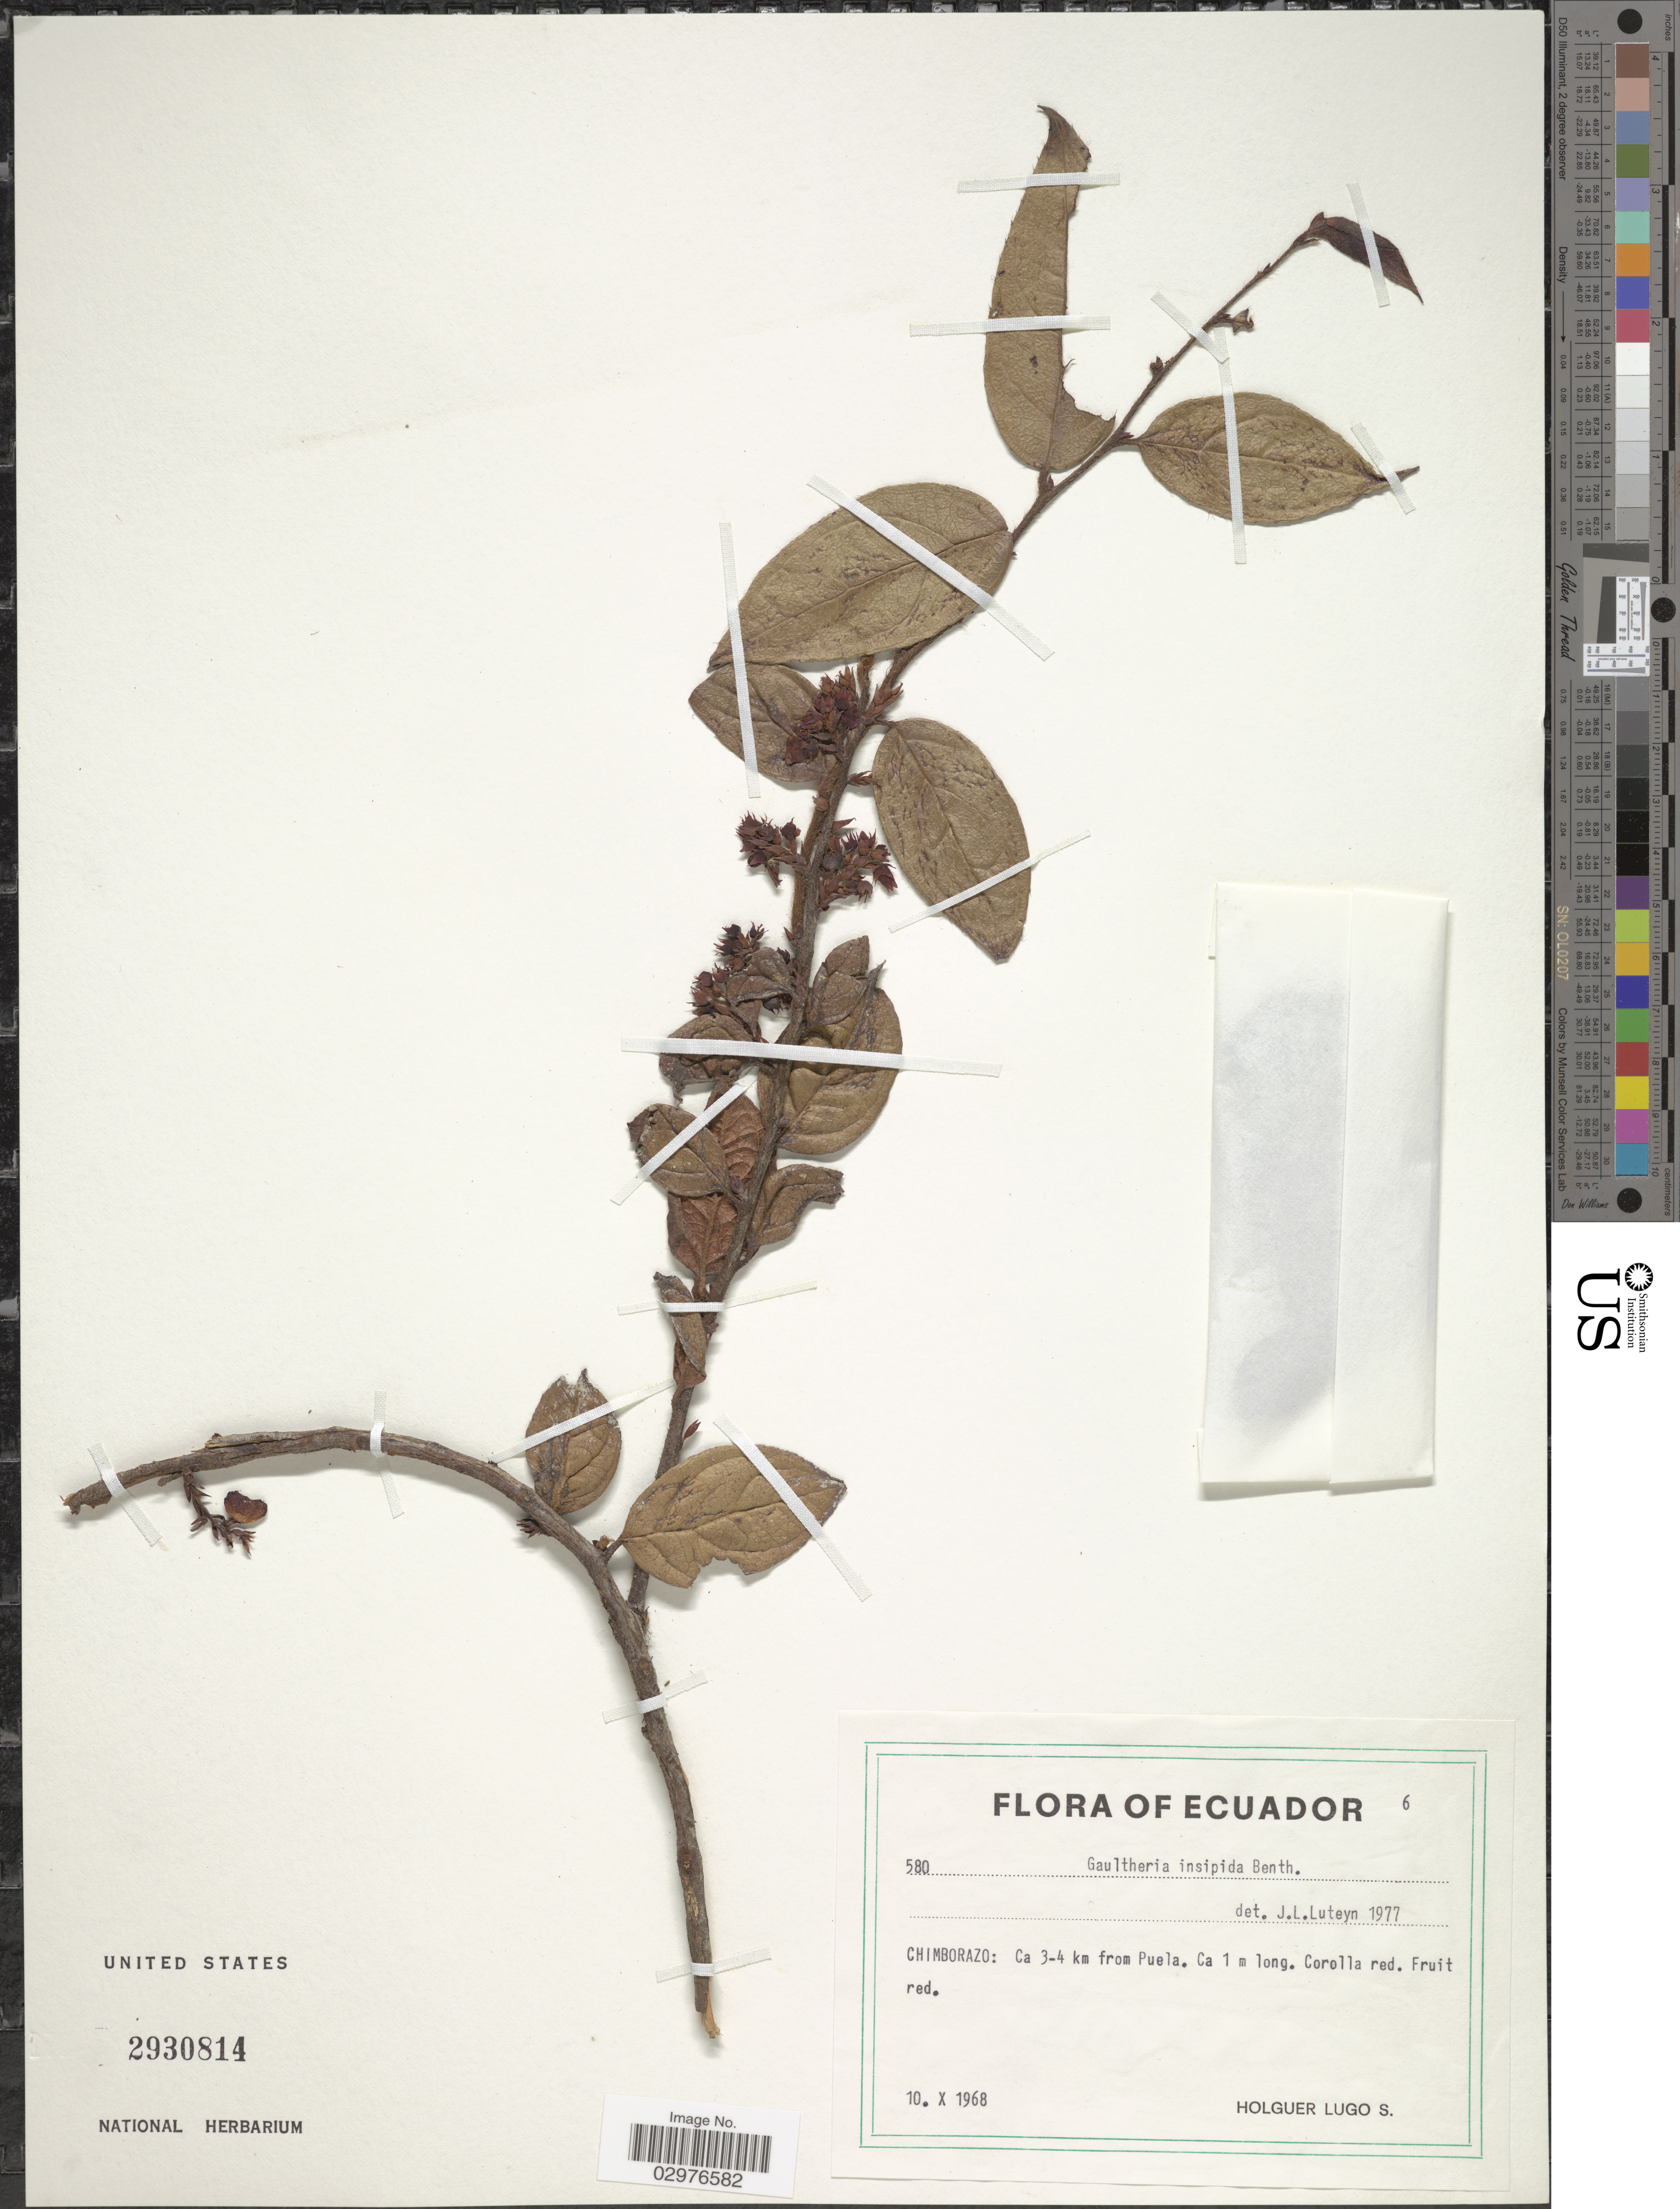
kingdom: Plantae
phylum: Tracheophyta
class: Magnoliopsida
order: Ericales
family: Ericaceae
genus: Gaultheria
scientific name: Gaultheria insipida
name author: Benth.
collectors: H. Lugo S.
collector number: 580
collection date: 1968-10-10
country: Ecuador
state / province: Chimborazo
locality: Ca 3-4 km from Puela.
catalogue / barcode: US 2930814